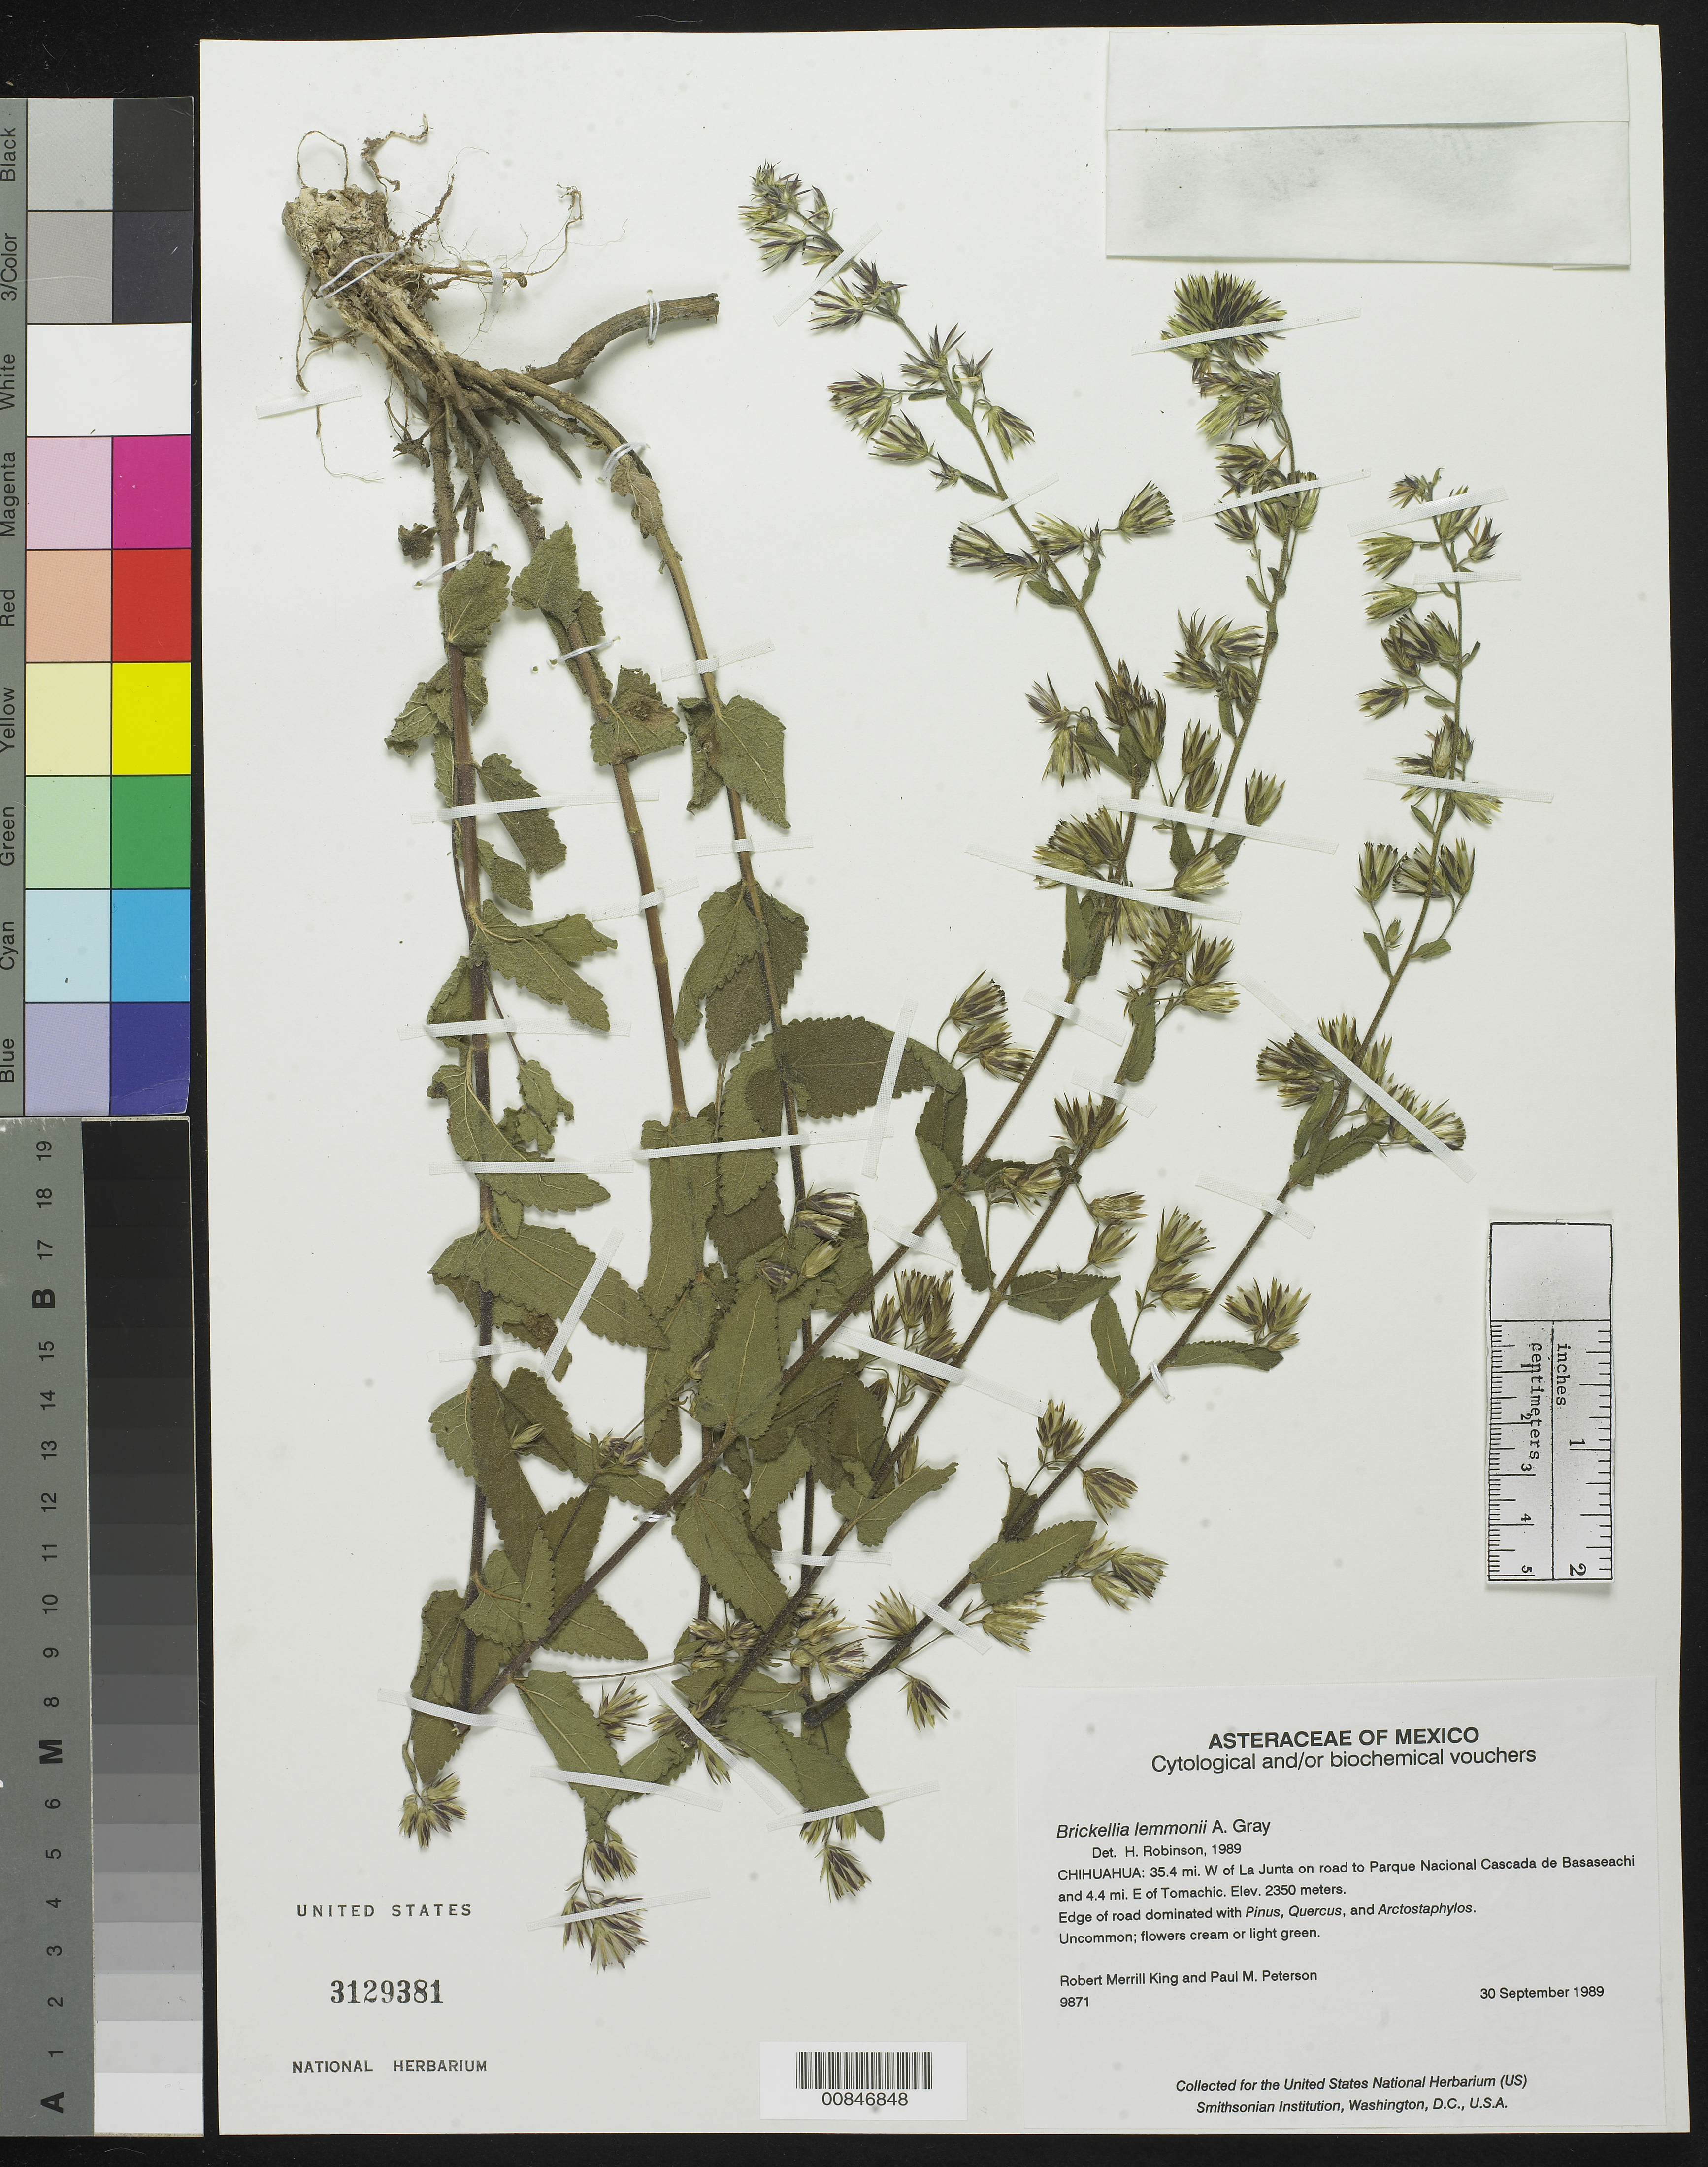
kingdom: Plantae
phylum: Tracheophyta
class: Magnoliopsida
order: Asterales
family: Asteraceae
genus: Brickellia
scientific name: Brickellia lemmonii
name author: A. Gray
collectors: R. M. King & P. M. Peterson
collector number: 9871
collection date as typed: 30 Sep 1989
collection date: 1989-09-30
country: Mexico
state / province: Chihuahua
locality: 35.4 mi. W of La Junta on road to Parque Nacional Cascada de Basaseachic and 4.4 mi. E of Tomachic.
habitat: Edge of road dominated with Pinus, Quercus, Arctostaphylos.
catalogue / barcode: US 3129381